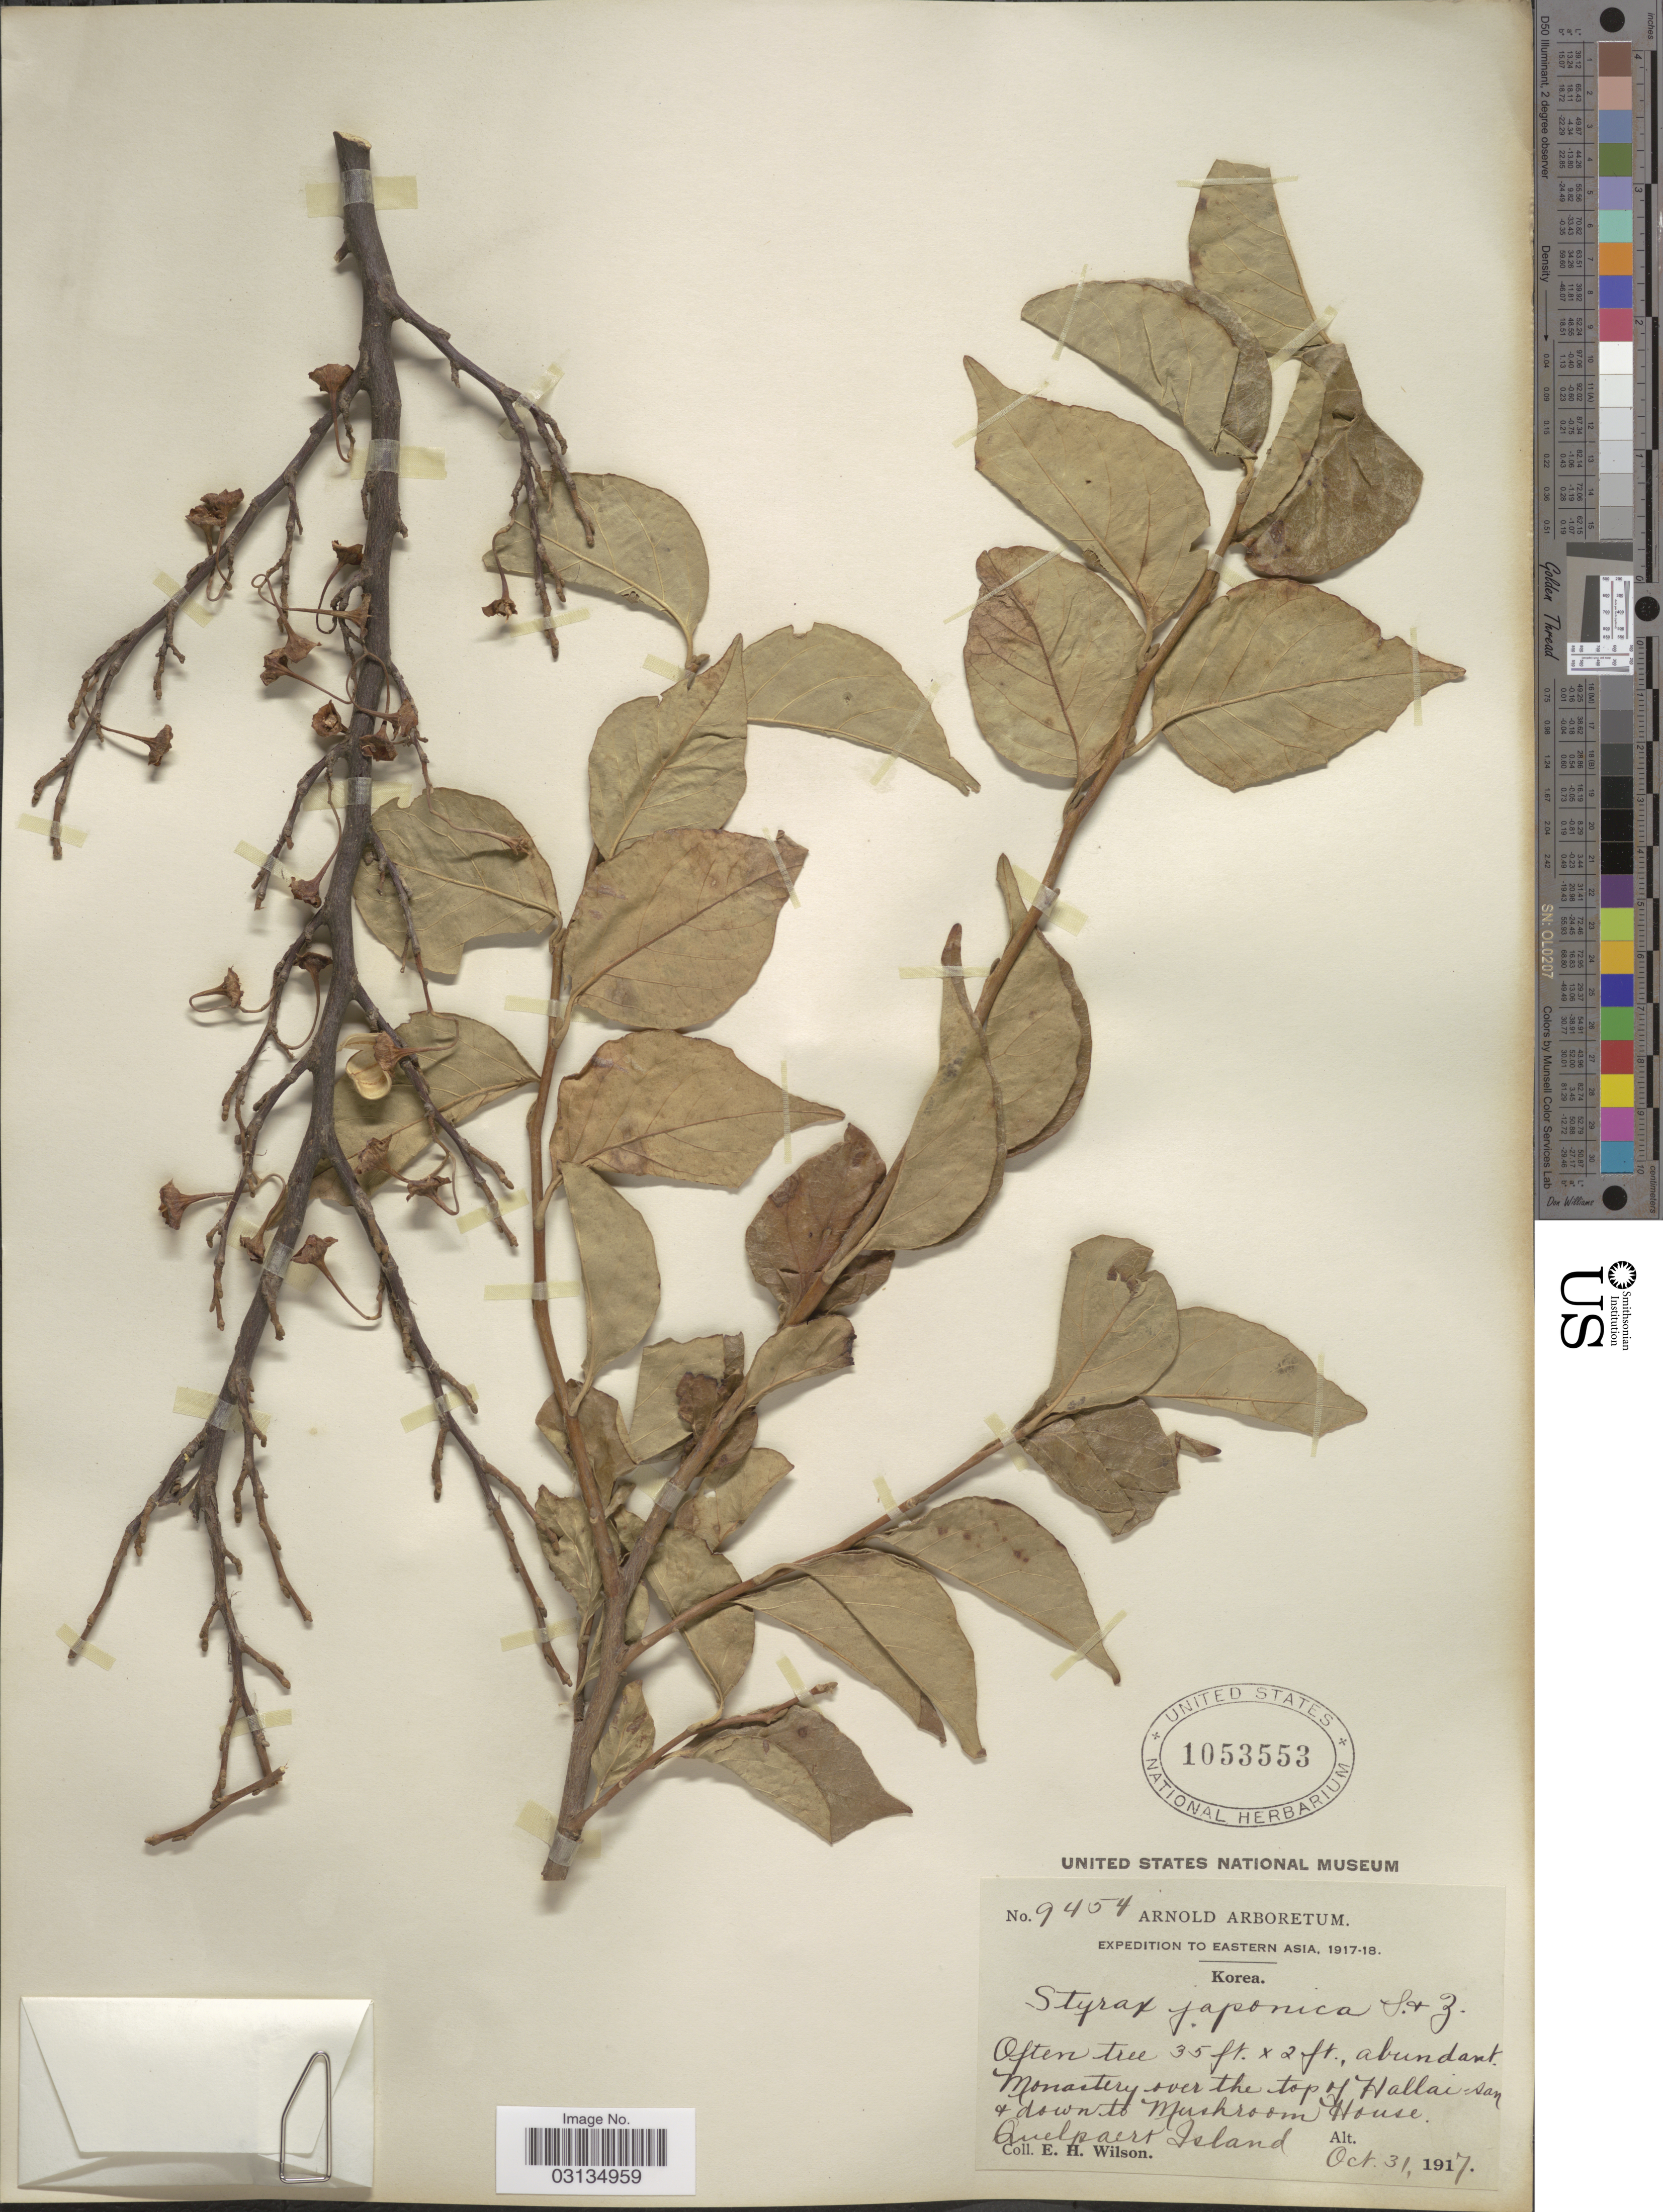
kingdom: Plantae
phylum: Tracheophyta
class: Magnoliopsida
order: Ericales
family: Styracaceae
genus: Styrax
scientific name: Styrax japonicus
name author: Siebold & Zucc.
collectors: E. Wilson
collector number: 9454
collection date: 1917-10-31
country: South Korea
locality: Eastern Asia. Monastery over the top of Hallai-san & down to Mushroom House. Quelpaert Island.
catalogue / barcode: US 1053553